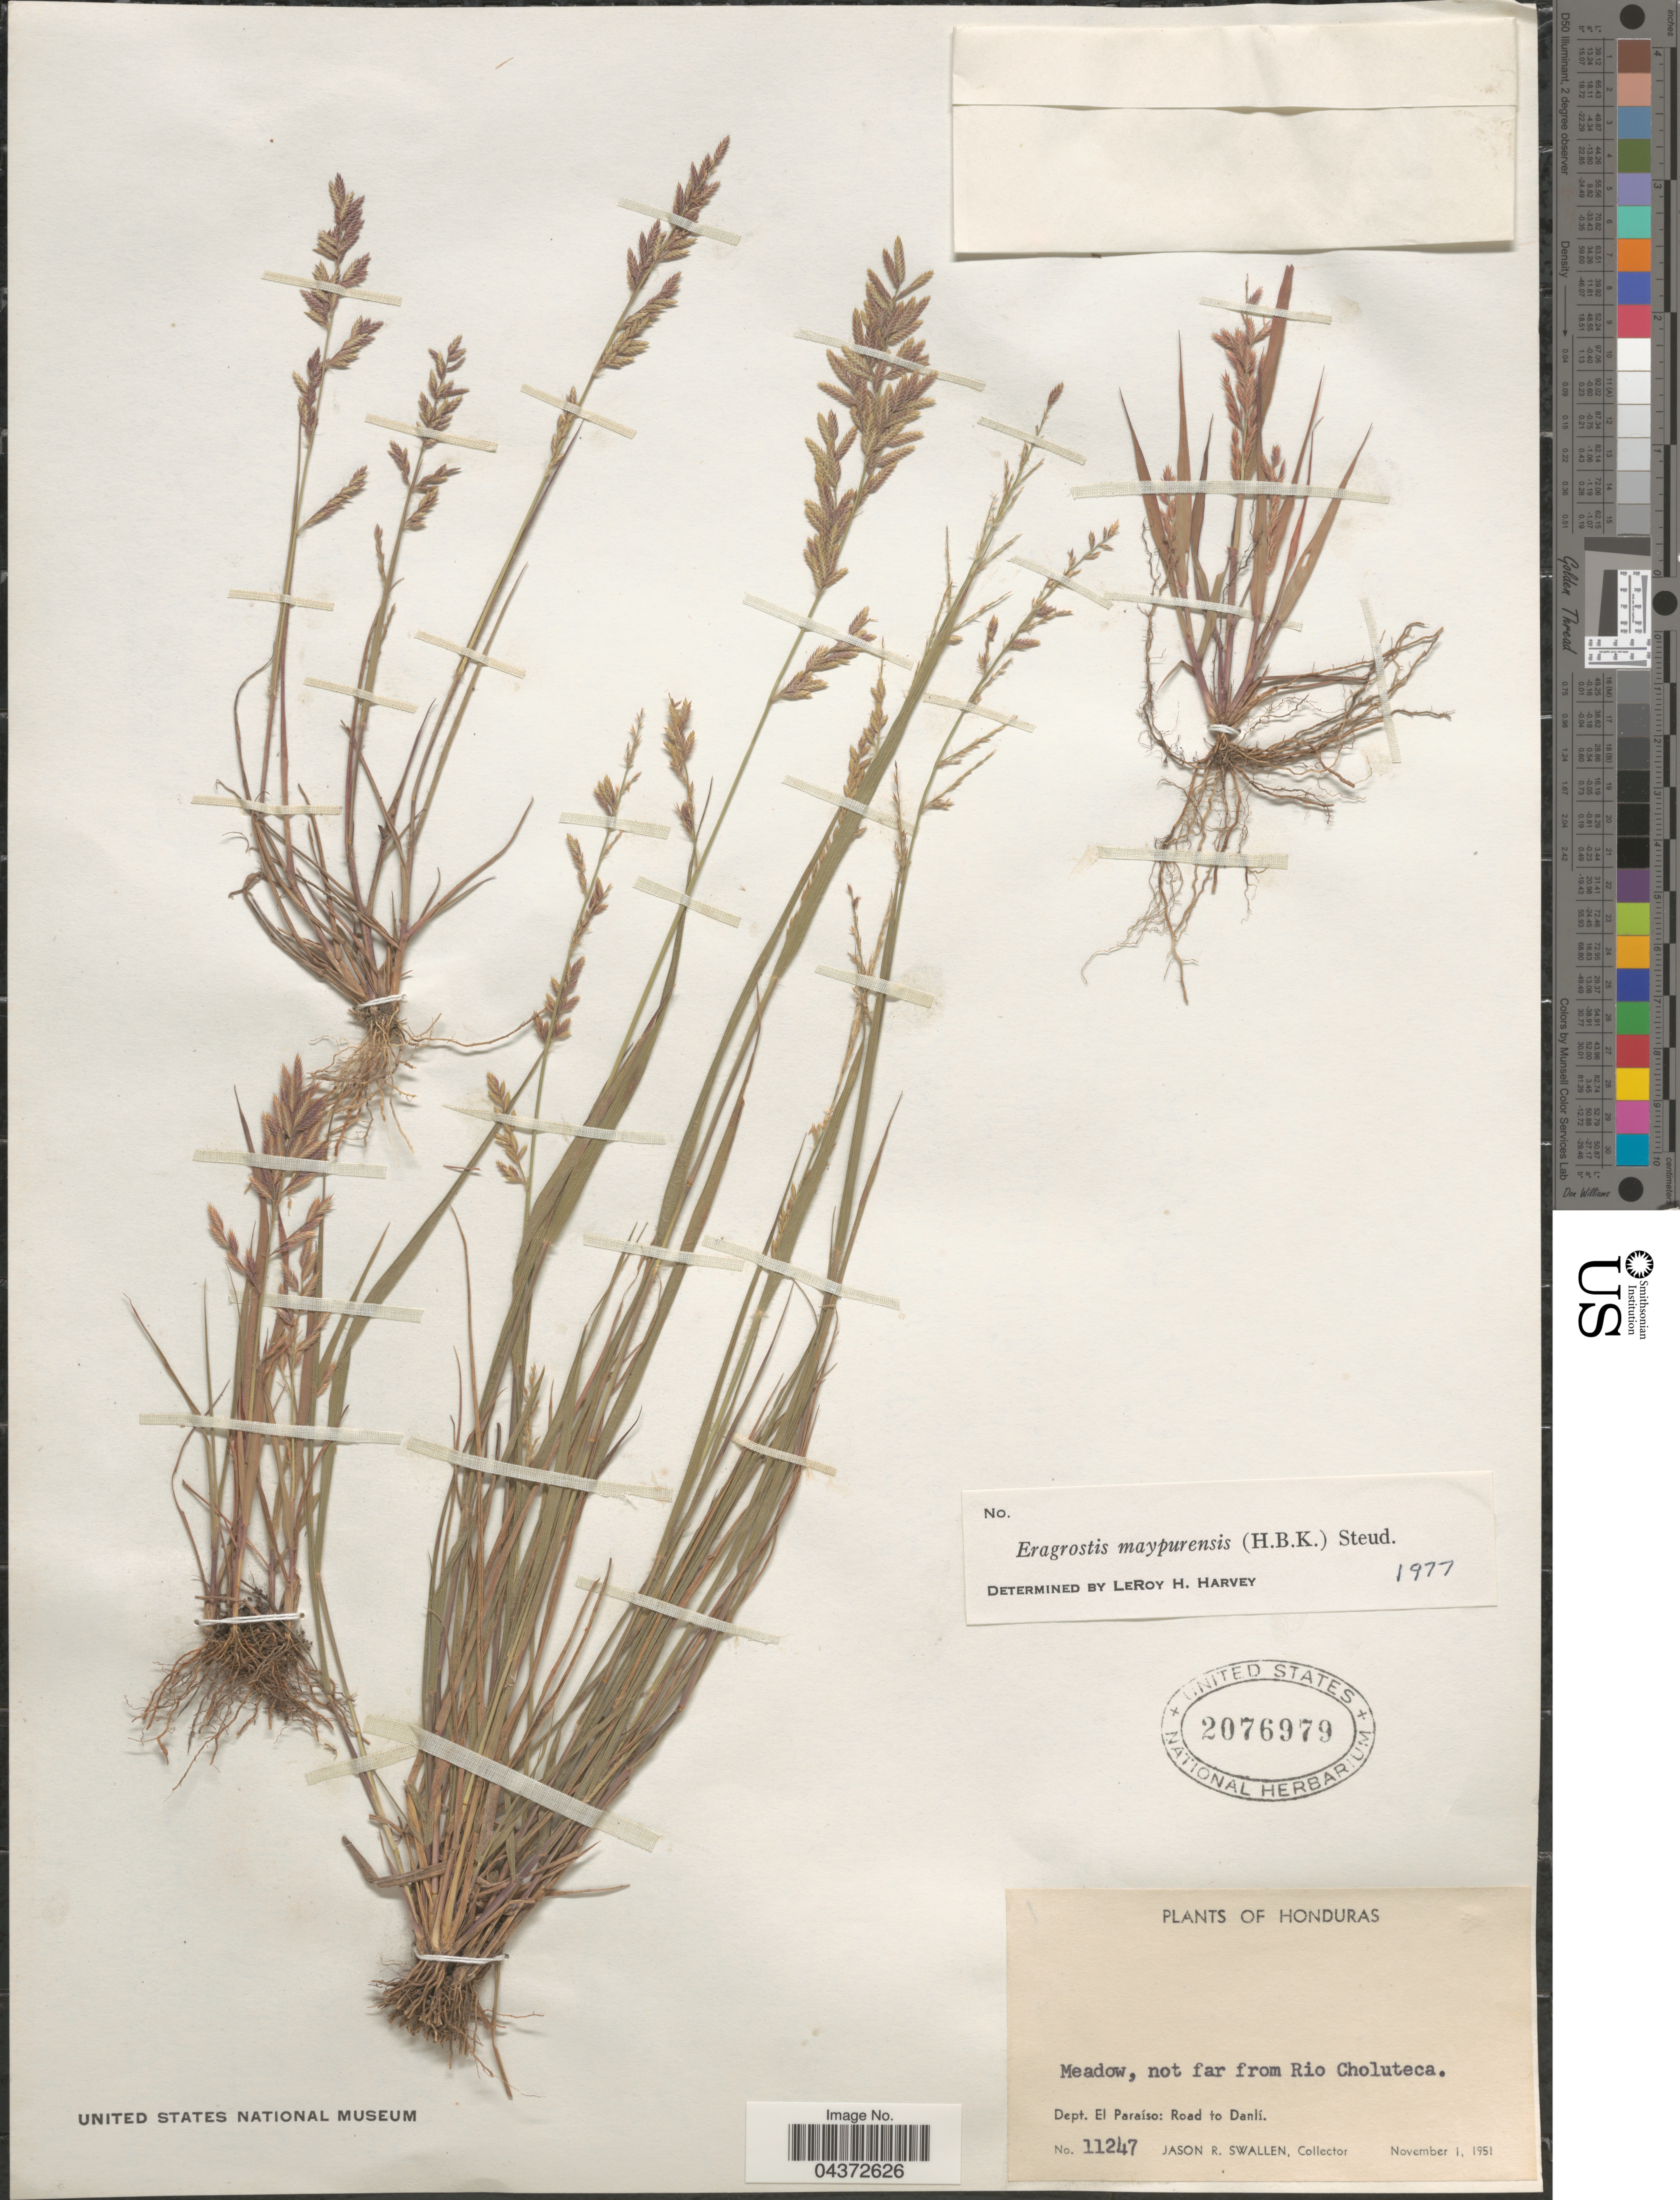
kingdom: Plantae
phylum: Tracheophyta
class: Liliopsida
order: Poales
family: Poaceae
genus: Eragrostis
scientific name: Eragrostis maypurensis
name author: (Kunth) Steud.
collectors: J. R. Swallen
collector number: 11247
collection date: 1951-11-01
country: Honduras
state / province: El Paraiso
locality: Meadow, not far from Rio Choluteca. Dept. El Paraíso: Road to Danlí.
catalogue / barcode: US 2076979